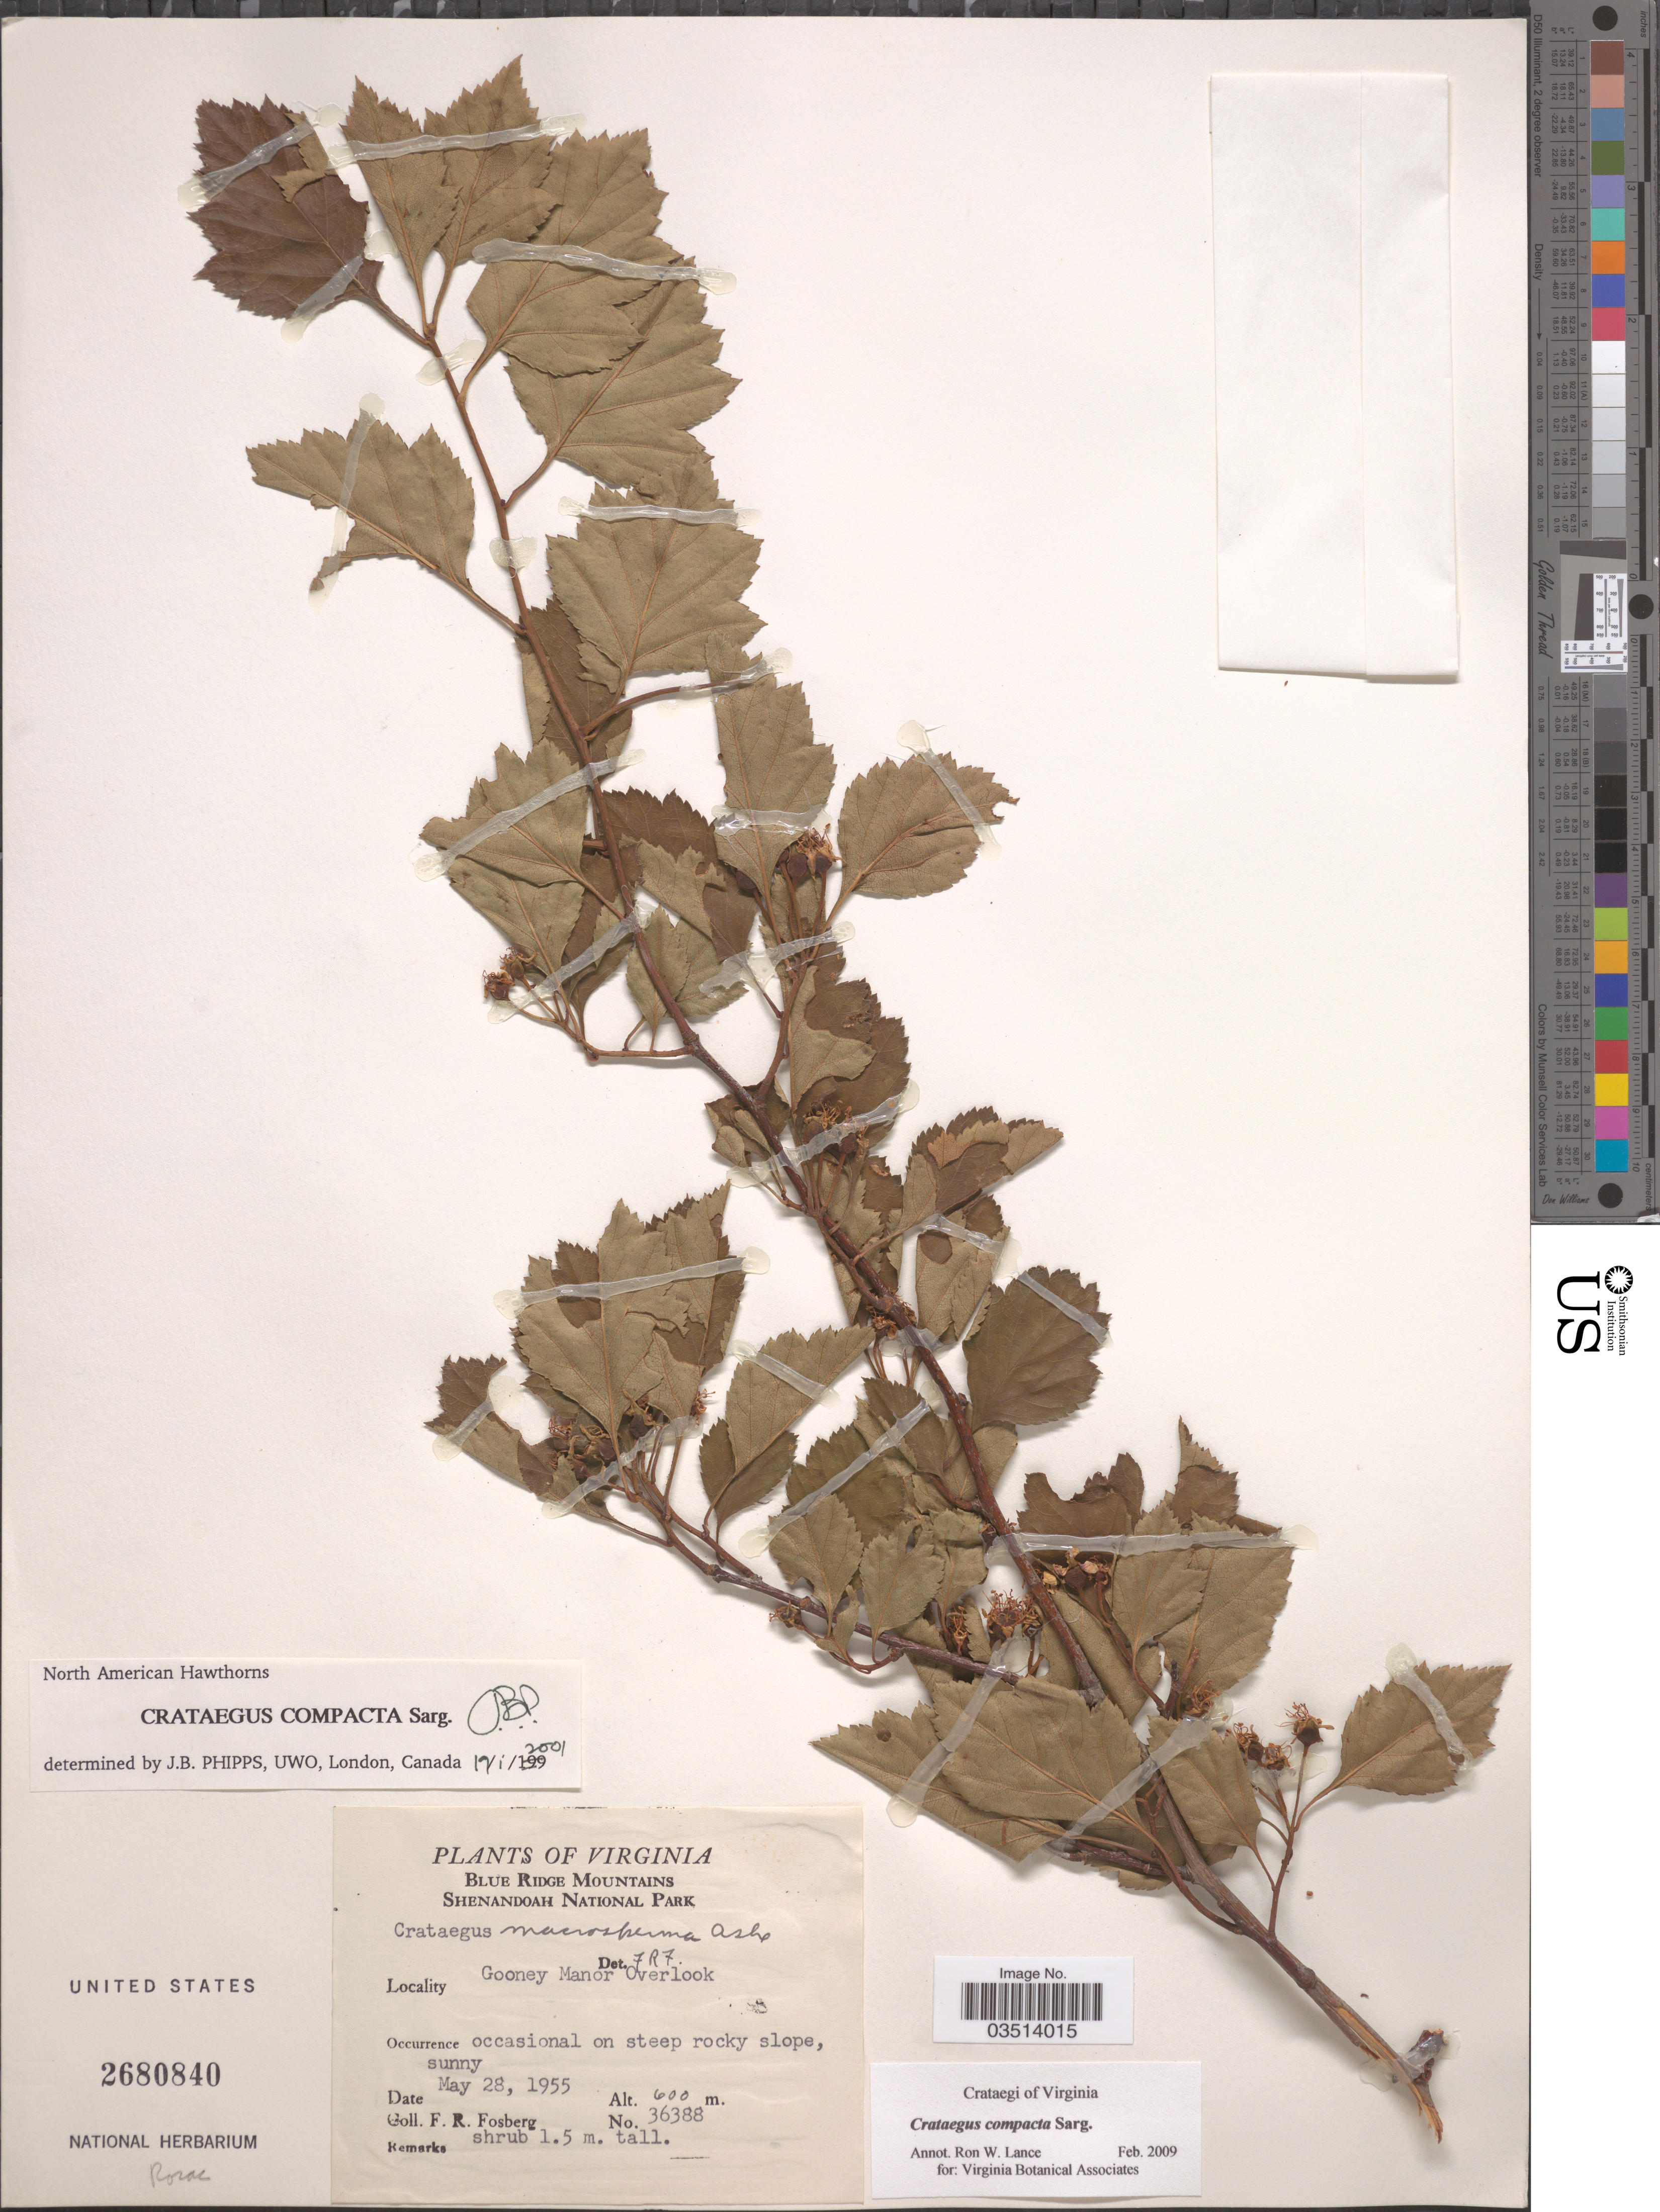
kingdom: Plantae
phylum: Tracheophyta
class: Magnoliopsida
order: Rosales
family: Rosaceae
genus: Crataegus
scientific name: Crataegus compacta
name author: Sarg.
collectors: F. R. Fosberg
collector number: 36388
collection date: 1955-05-28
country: United States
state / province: Virginia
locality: Blue Ridge Mountains. Shenandoah National Park. Gooney Manor Overlook.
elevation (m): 600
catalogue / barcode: US 2680840